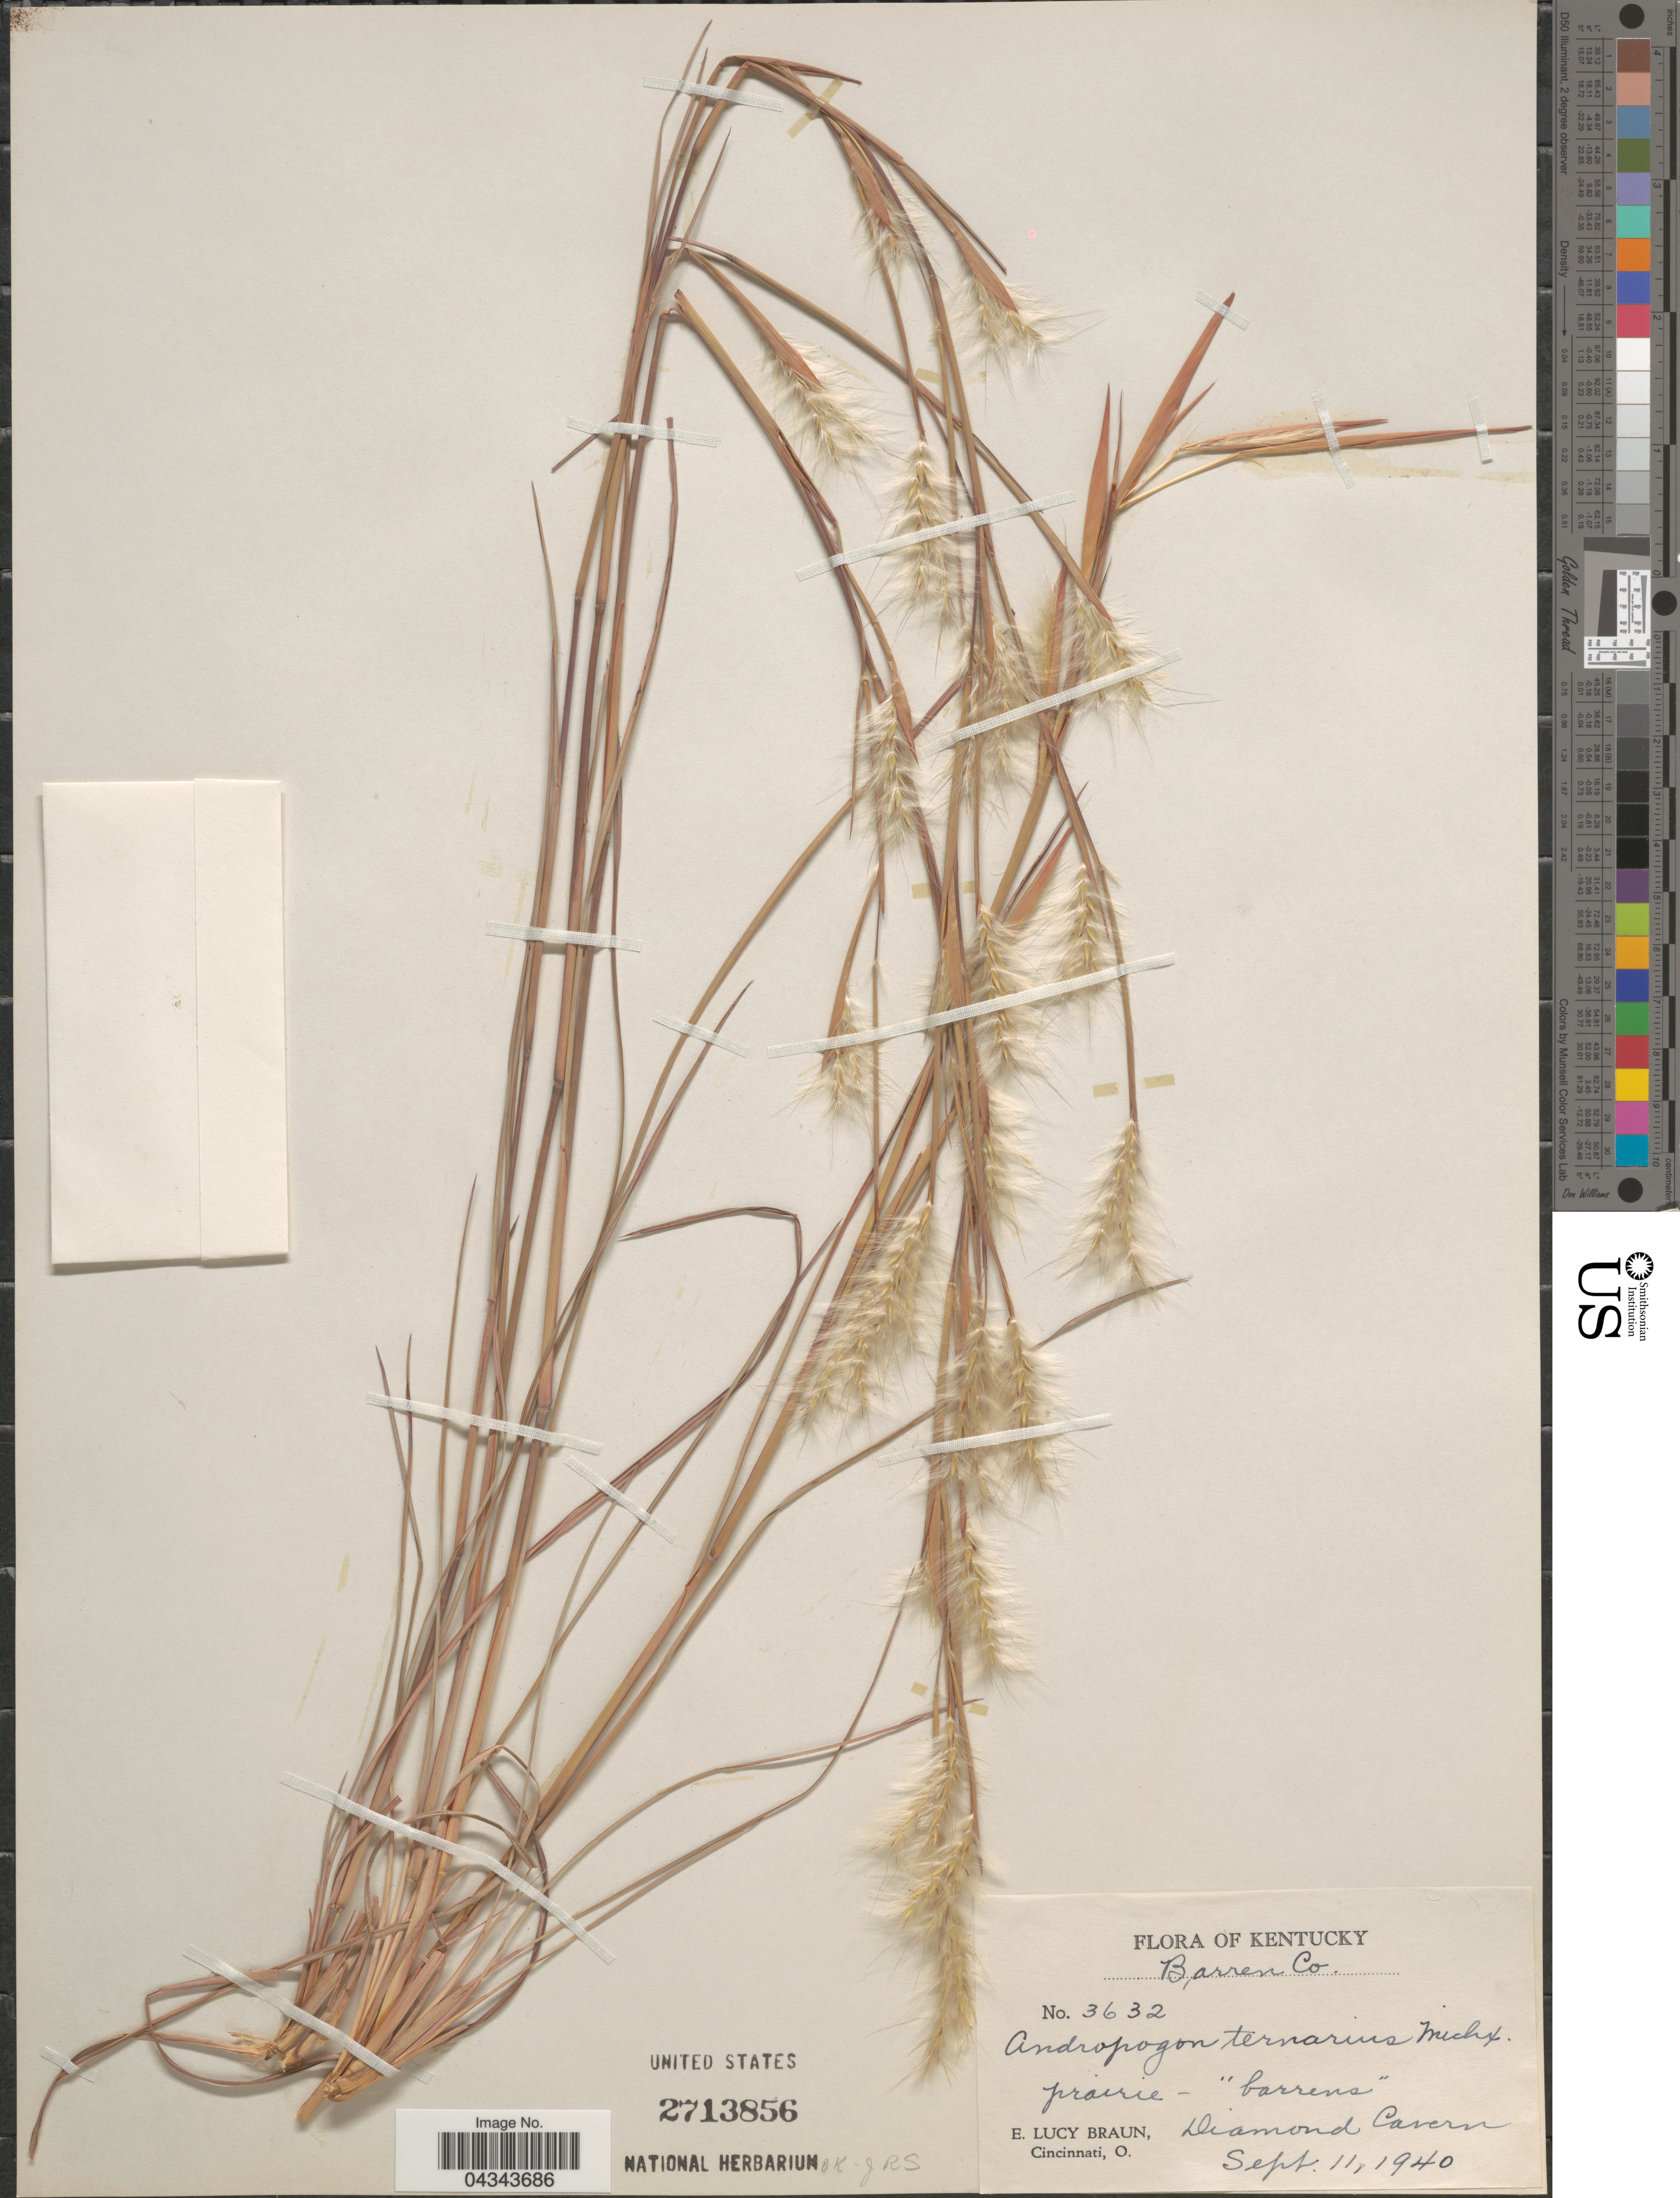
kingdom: Plantae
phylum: Tracheophyta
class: Liliopsida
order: Poales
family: Poaceae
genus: Andropogon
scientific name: Andropogon ternarius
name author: Michx.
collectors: E. L. Braun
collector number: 3632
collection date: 1940-09-11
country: United States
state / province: Kentucky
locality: Barren Co. Diamond Cavern.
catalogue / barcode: US 2713856